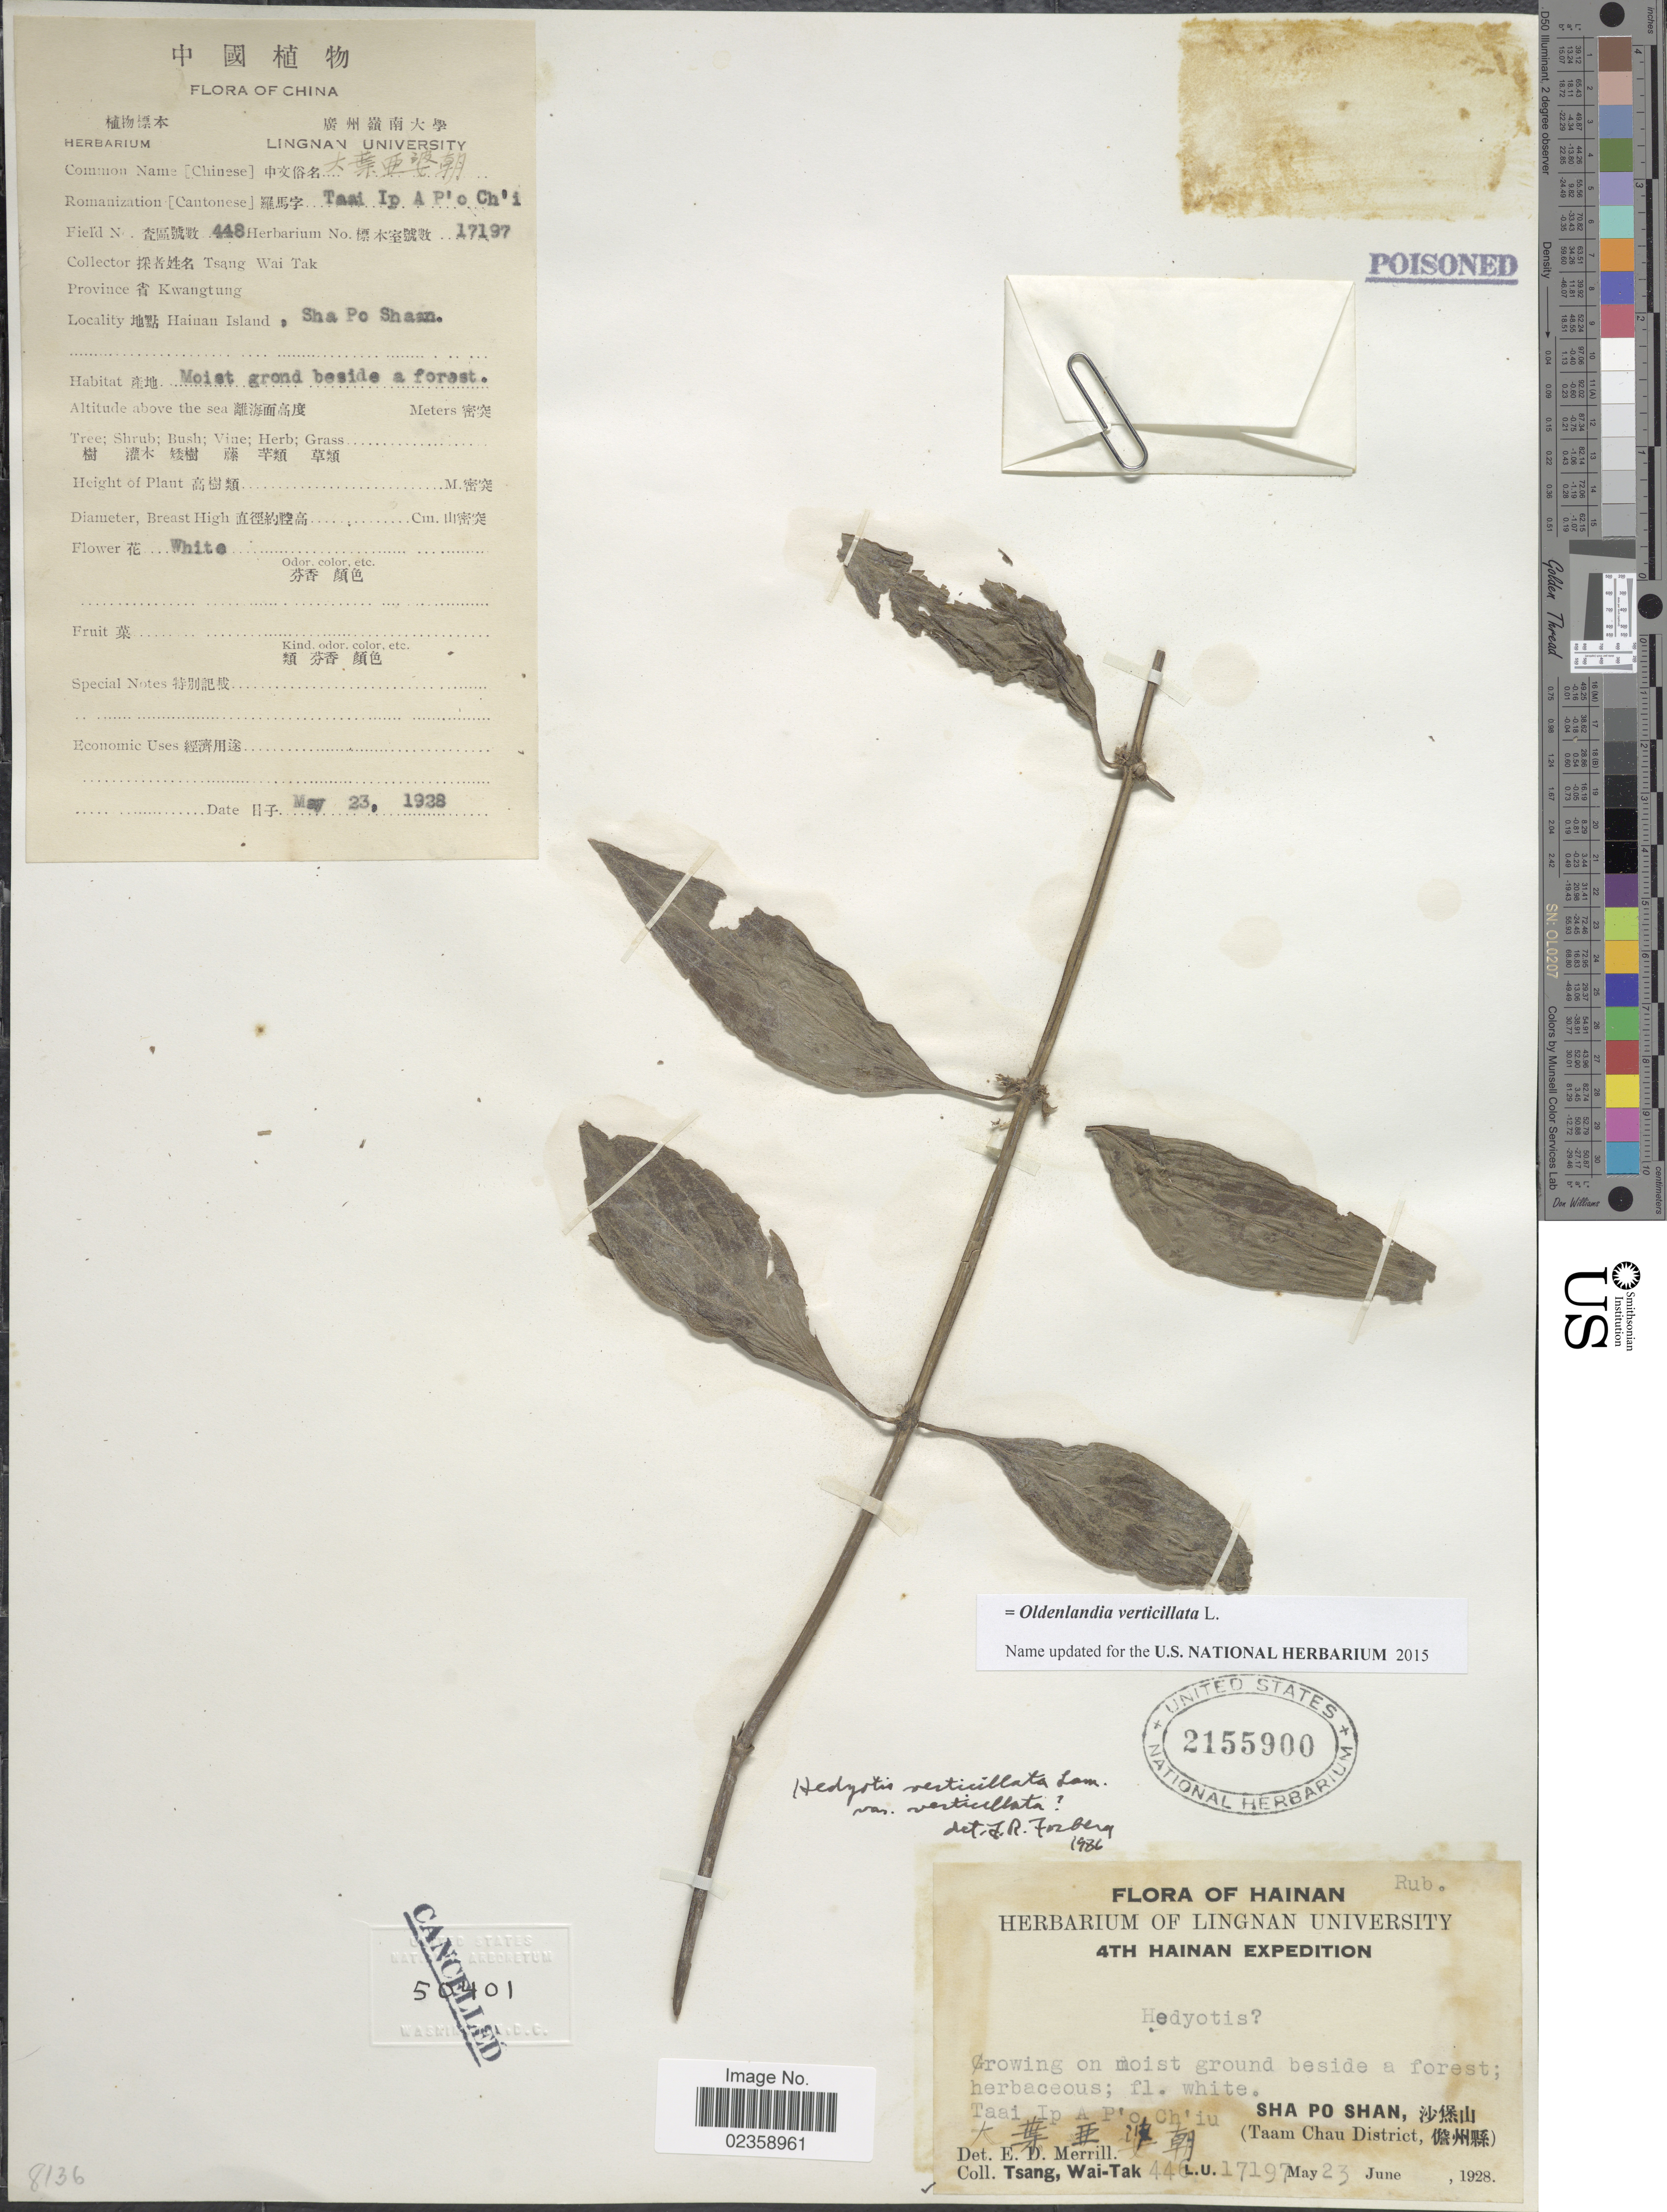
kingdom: Plantae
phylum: Tracheophyta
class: Magnoliopsida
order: Gentianales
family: Rubiaceae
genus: Oldenlandia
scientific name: Oldenlandia verticillata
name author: L.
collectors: W. T. Tsang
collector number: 448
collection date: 1938-05-23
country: China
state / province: Guangdong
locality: Province Kwangtung. Hainan Island, Sha Po Shaan. Taai Ip A P'o Ch'i. Sha Po Shan. (Taam Chau District)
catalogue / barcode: US 2155900